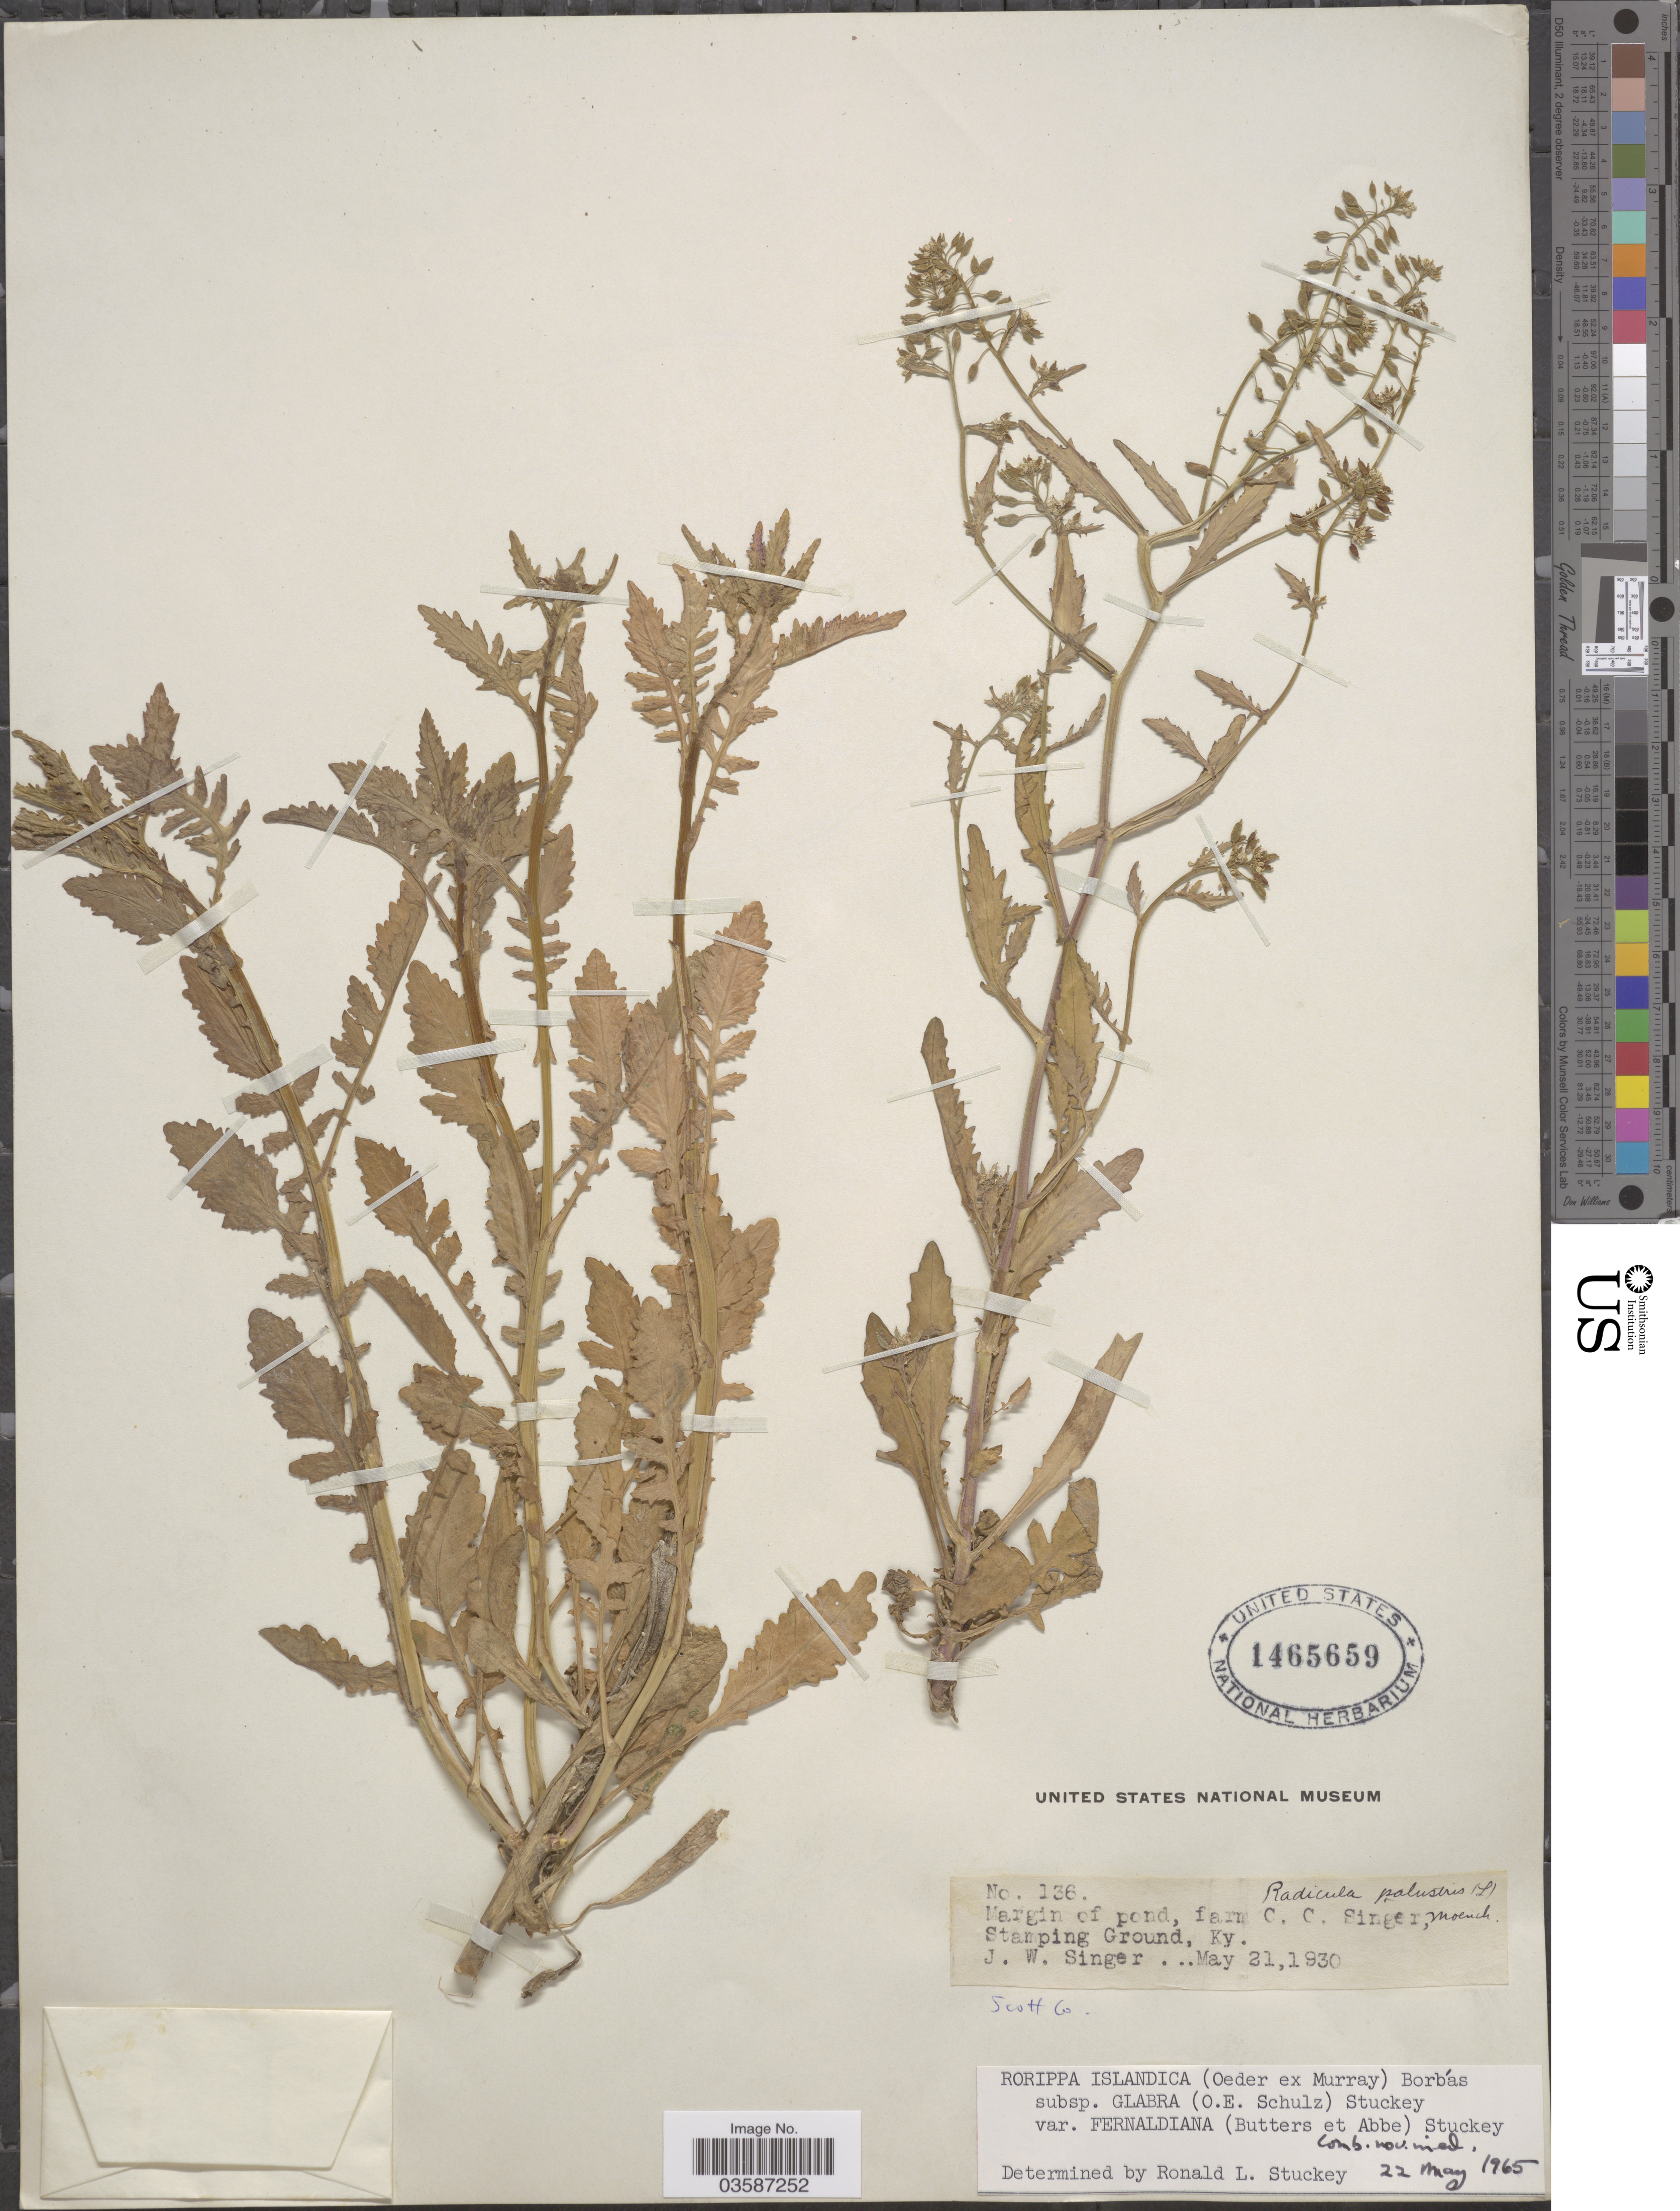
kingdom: Plantae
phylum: Tracheophyta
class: Magnoliopsida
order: Brassicales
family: Brassicaceae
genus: Rorippa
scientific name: Rorippa islandica var. fernaldiana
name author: Butters & Abbe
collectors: J. EW. Singer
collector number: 136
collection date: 1930-05-21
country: United States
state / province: Kentucky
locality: Margin of pond, farm C.C. Singer, Stamping Ground. Scott Co.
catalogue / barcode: US 1465659